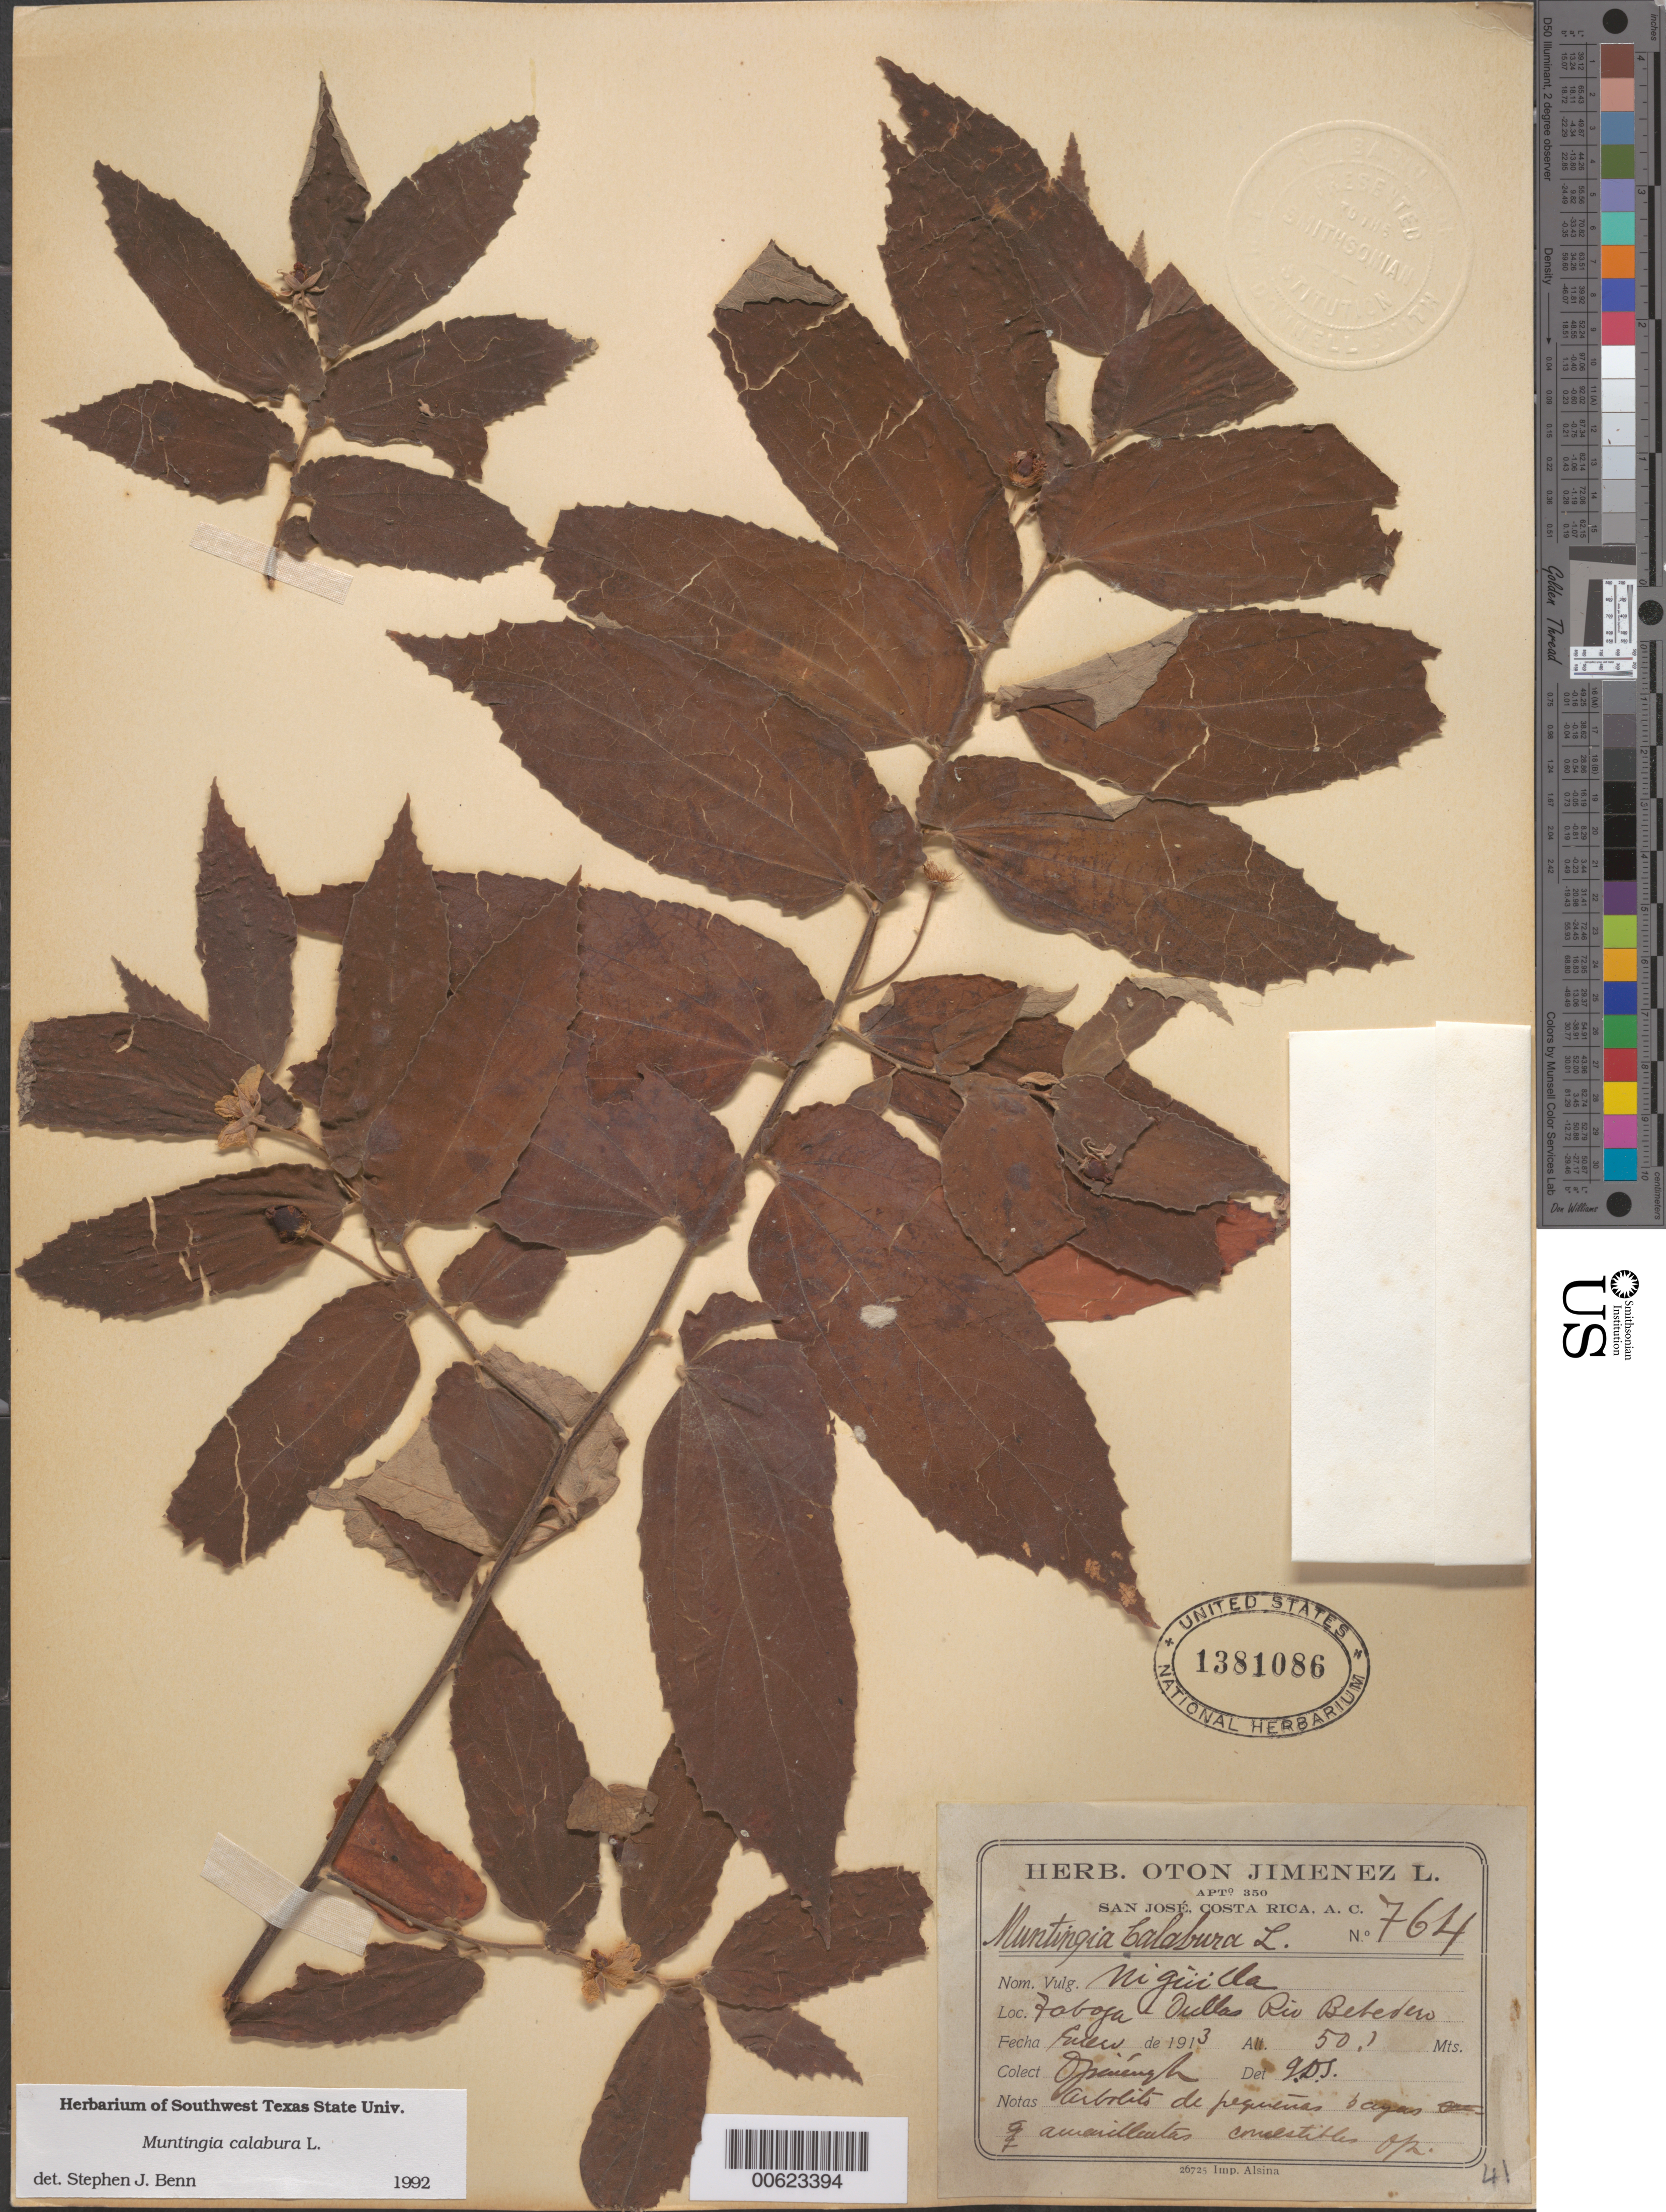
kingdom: Plantae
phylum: Tracheophyta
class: Magnoliopsida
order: Malvales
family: Muntingiaceae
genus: Muntingia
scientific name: Muntingia calabura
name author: L.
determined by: Benn, S. J.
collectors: O. Jimenez L.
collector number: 764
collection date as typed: Jan 1913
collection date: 1913-01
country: Costa Rica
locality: Taboga, Orilloas Rio Bebedero [sic]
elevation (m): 50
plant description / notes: Common name: Niguilla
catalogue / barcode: US 1381086